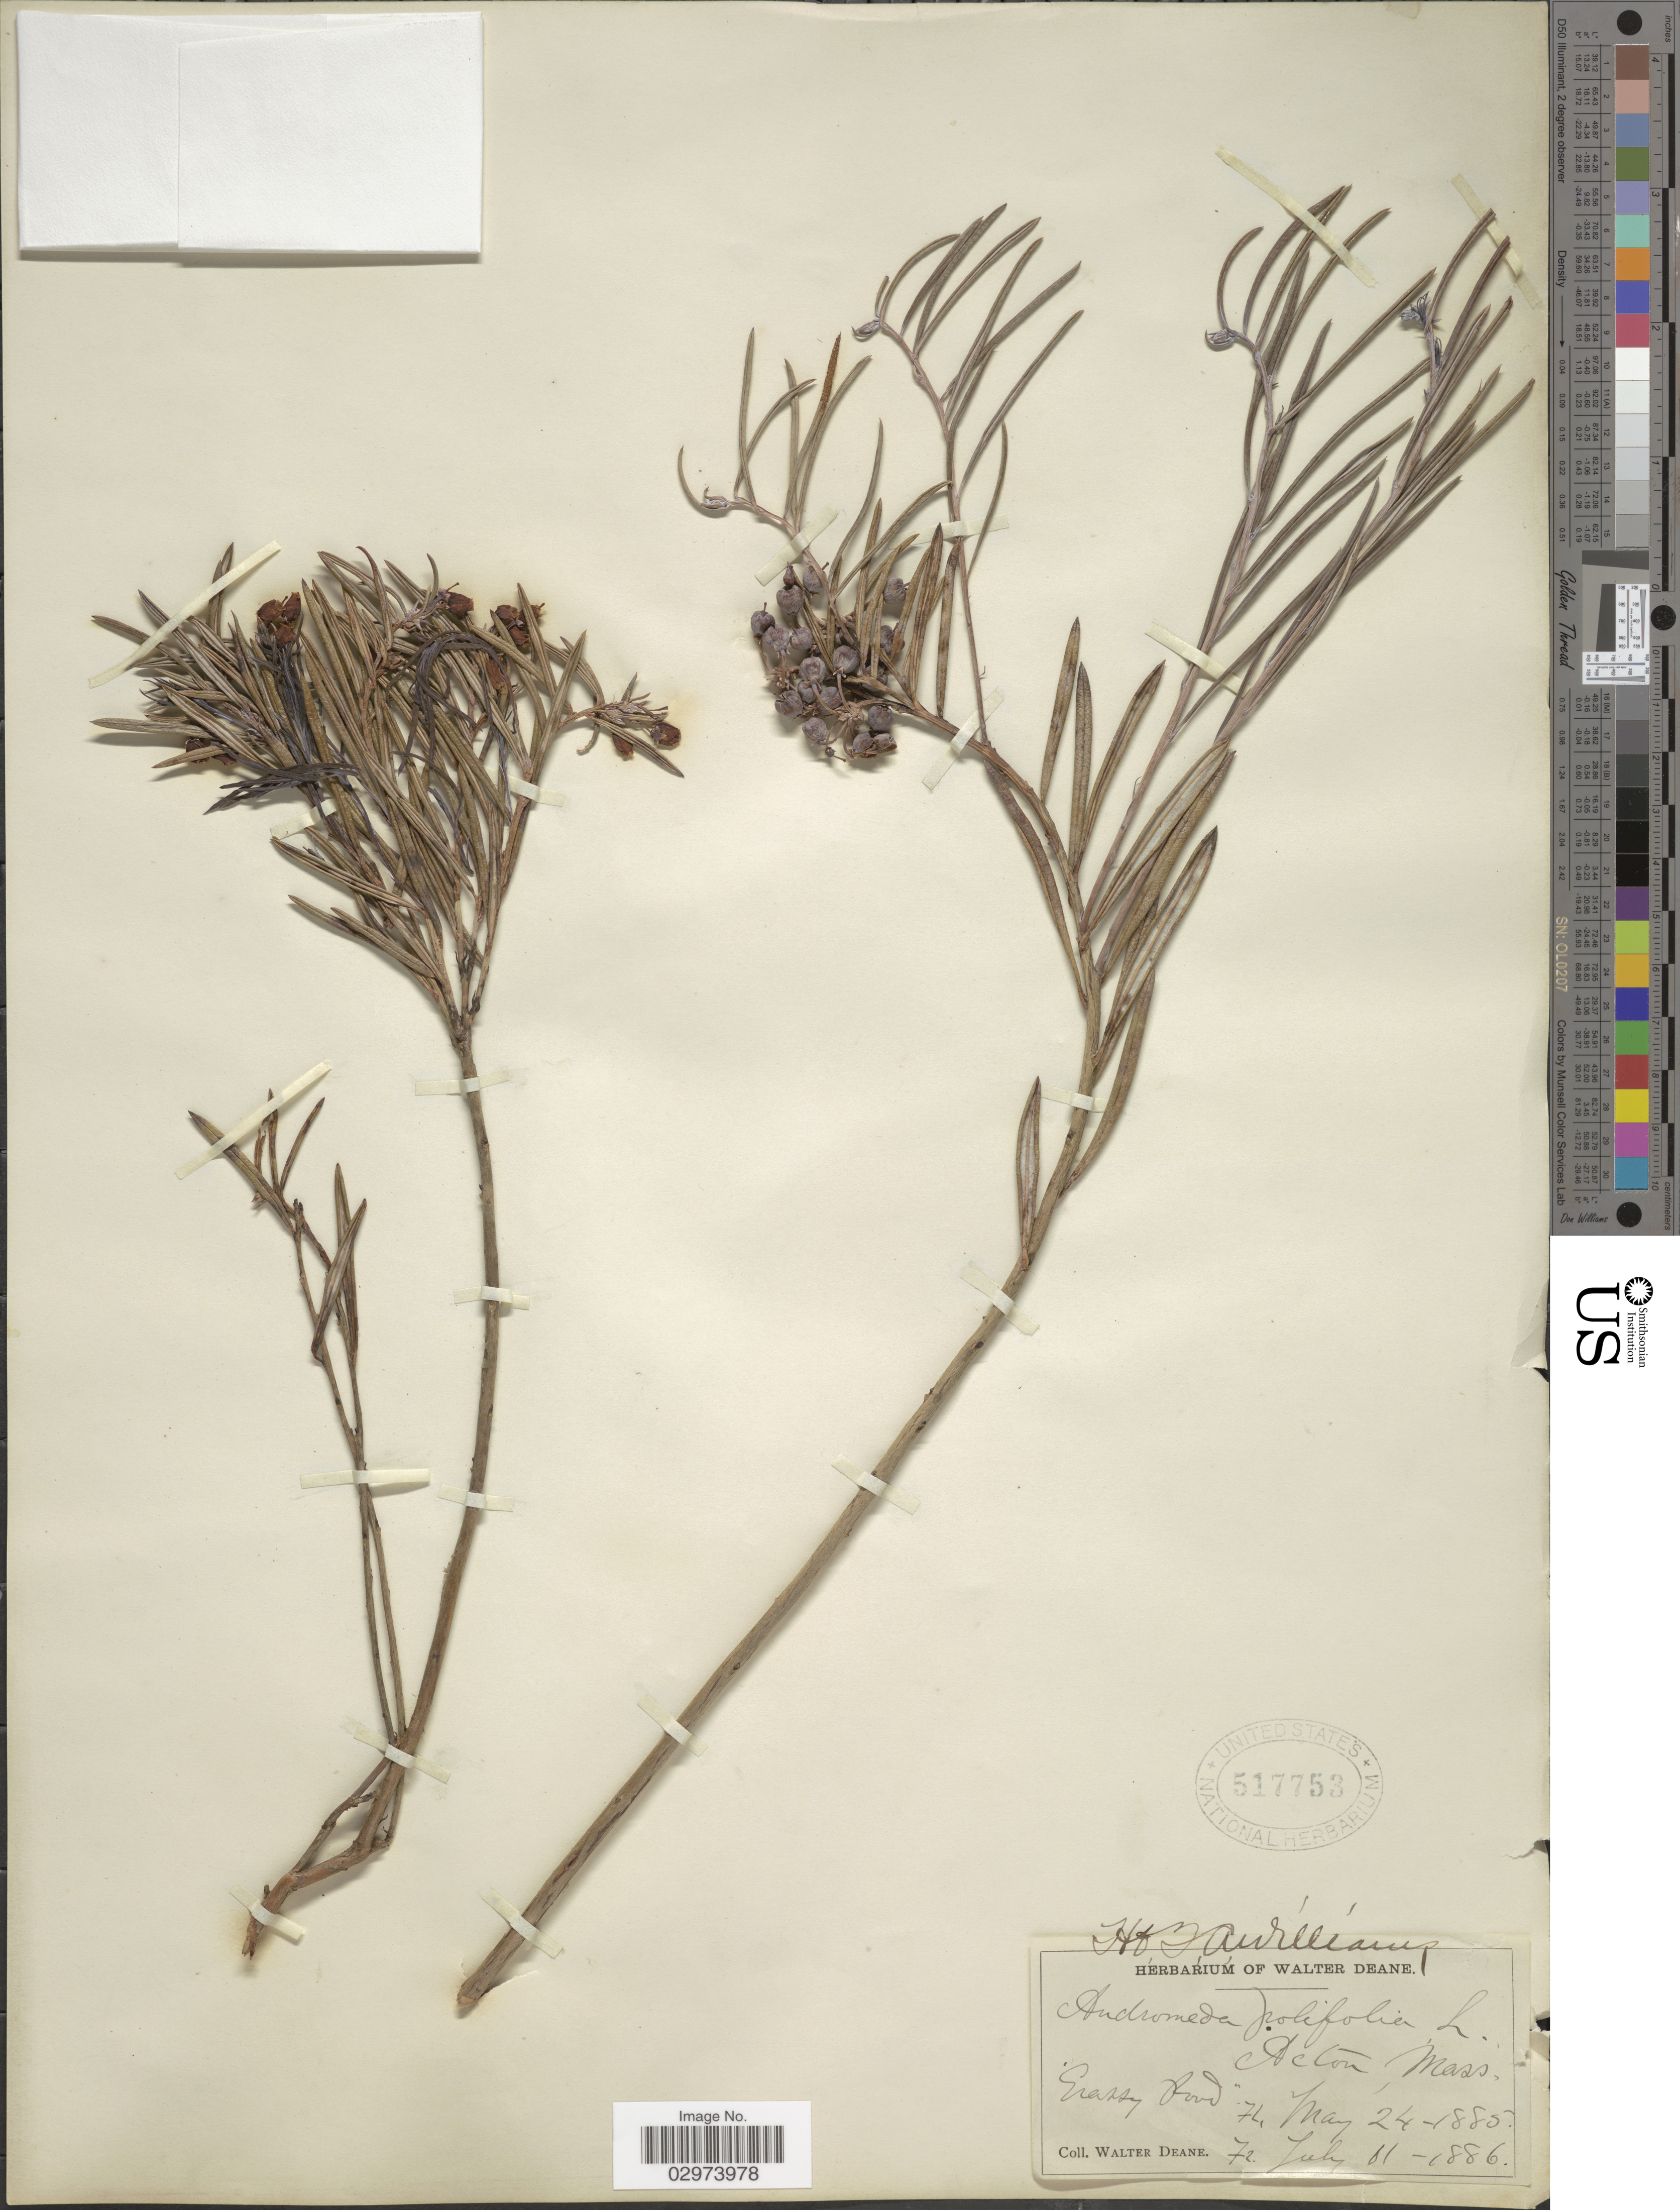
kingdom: Plantae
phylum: Tracheophyta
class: Magnoliopsida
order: Ericales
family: Ericaceae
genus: Andromeda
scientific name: Andromeda polifolia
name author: L.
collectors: W. Deane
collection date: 1885-05-24/1886-07-01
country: United States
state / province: Massachusetts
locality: Acton, Mass. Grassy Road.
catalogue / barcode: US 517753